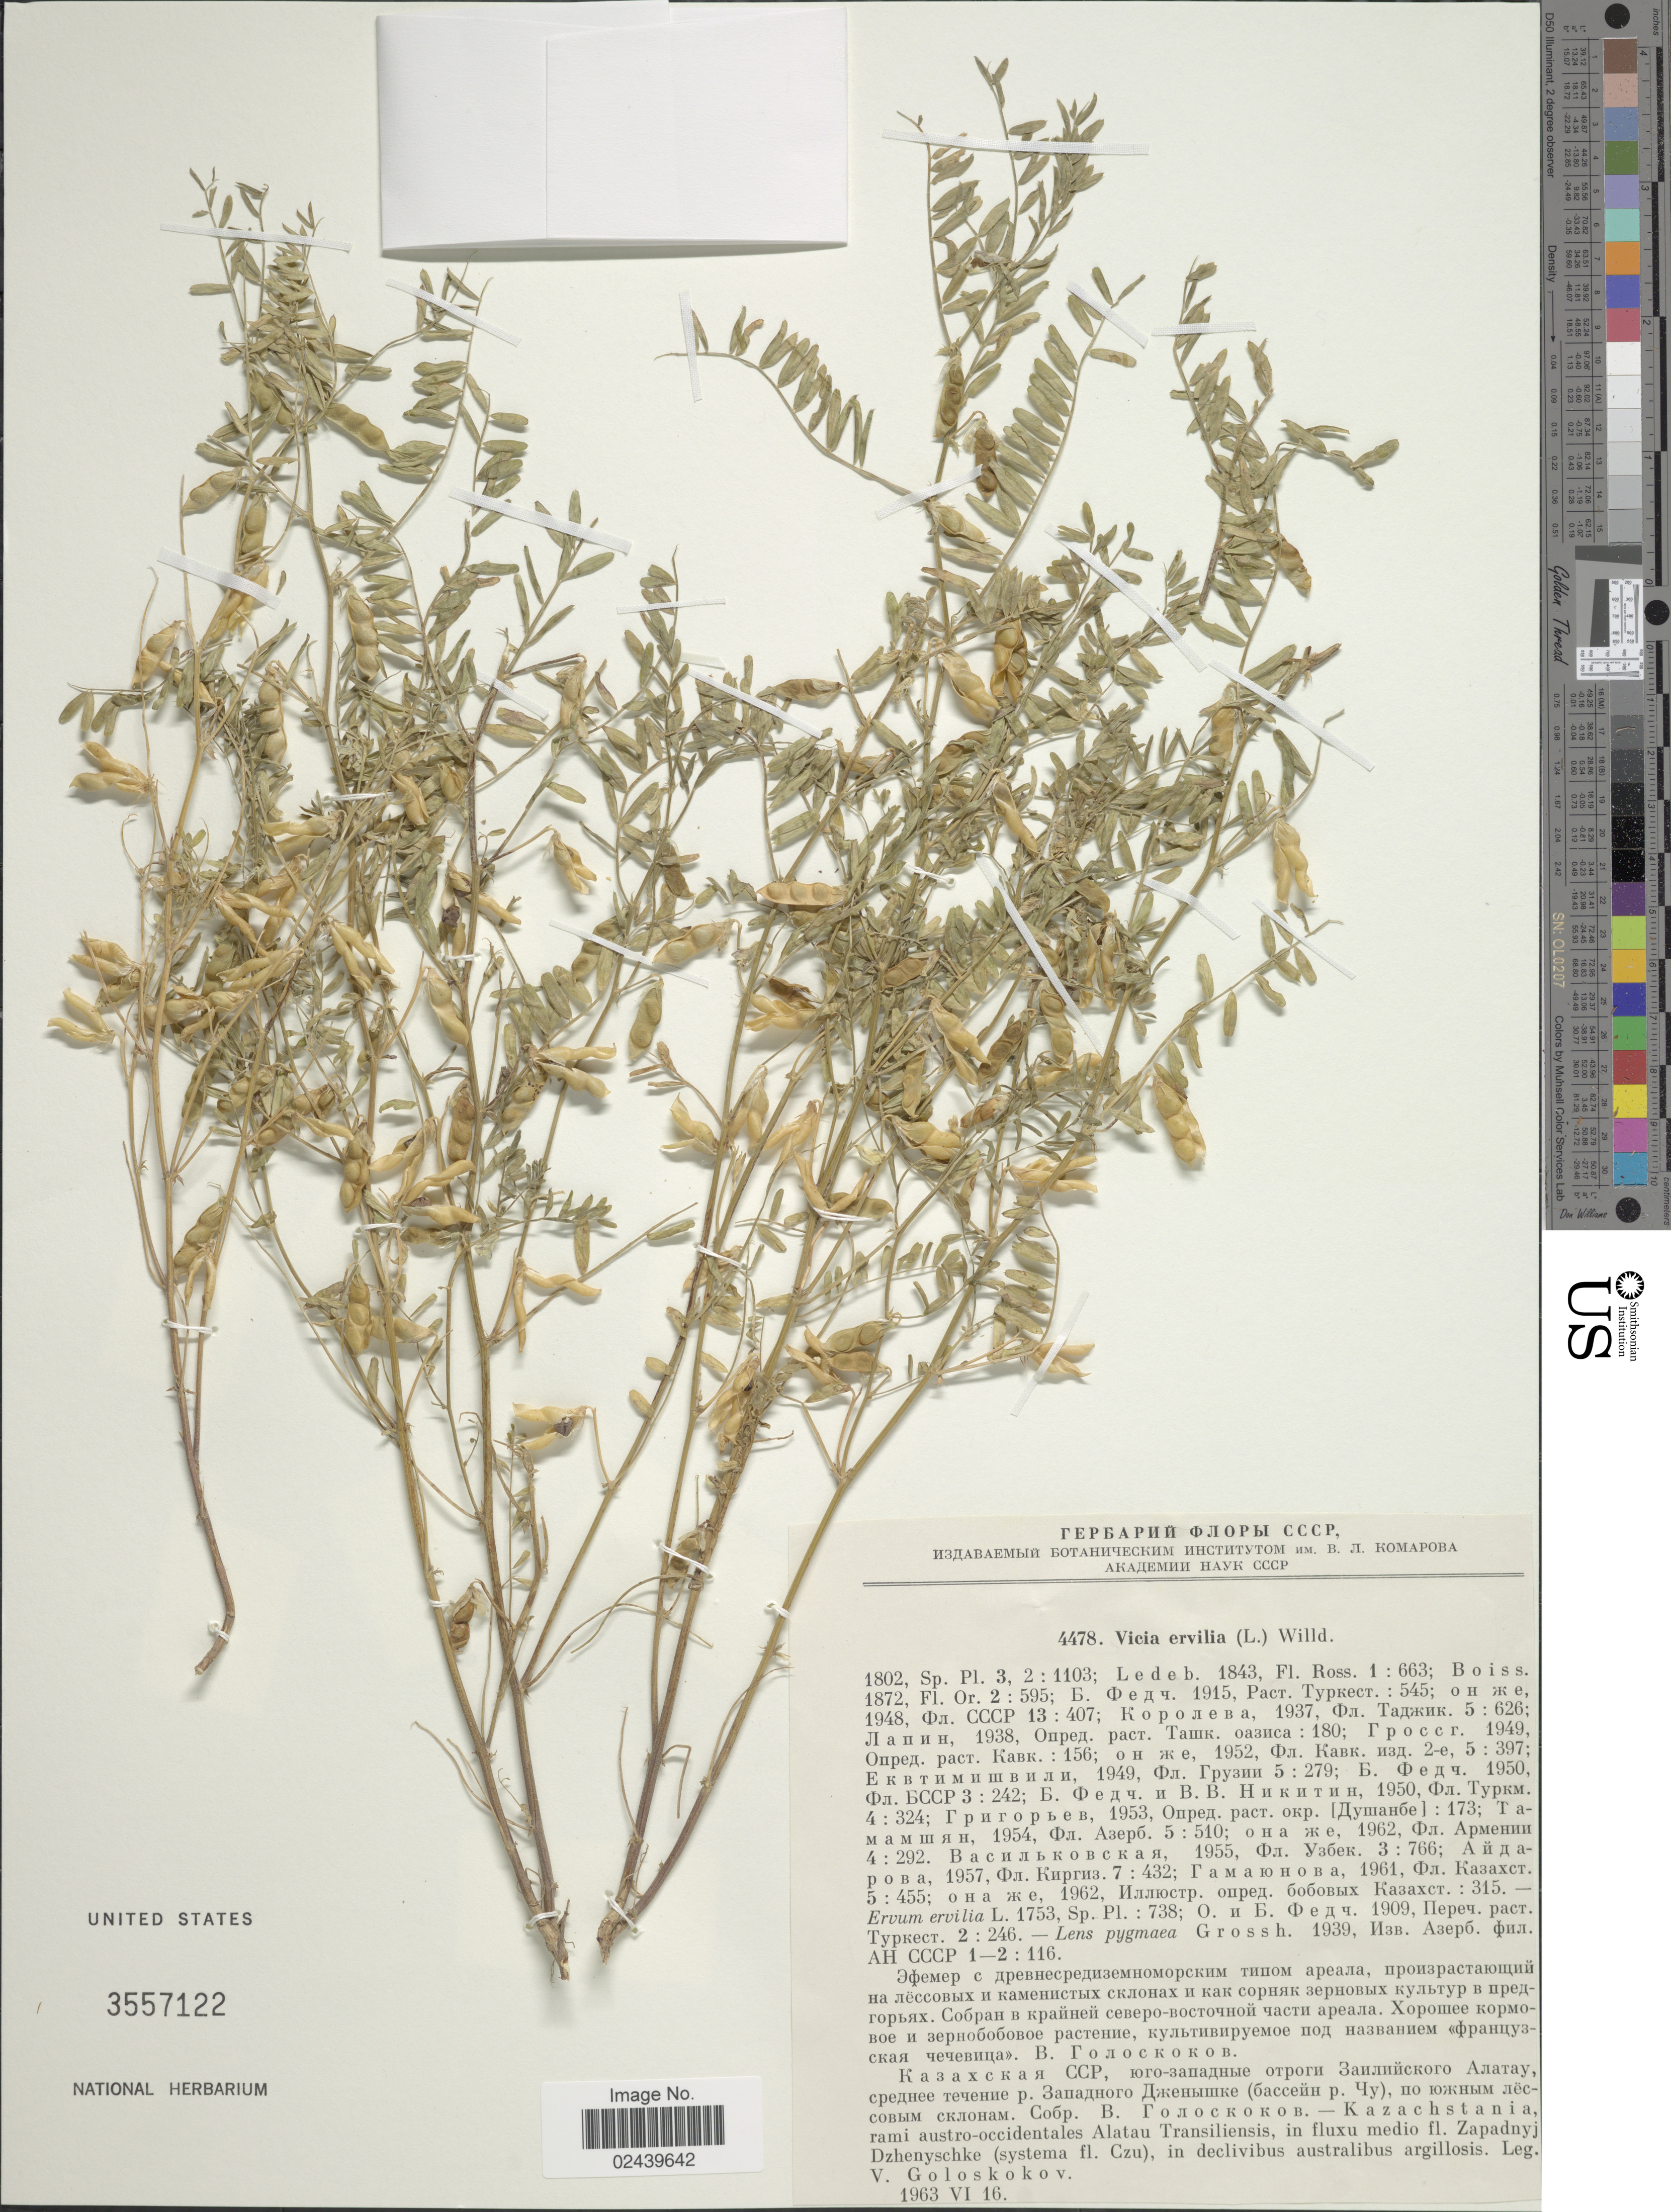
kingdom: Plantae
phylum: Tracheophyta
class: Magnoliopsida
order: Fabales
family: Fabaceae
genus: Vicia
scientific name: Vicia ervilia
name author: (L.) Willd.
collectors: V. P. Goloskokov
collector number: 4478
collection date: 1963-06-16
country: Kazakhstan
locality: Kazachstania. rami austro-occidentales Alatau Transiliensis, fl. Zapadnyj Dzhenyschke (systema fl. Czu)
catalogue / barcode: US 3557122